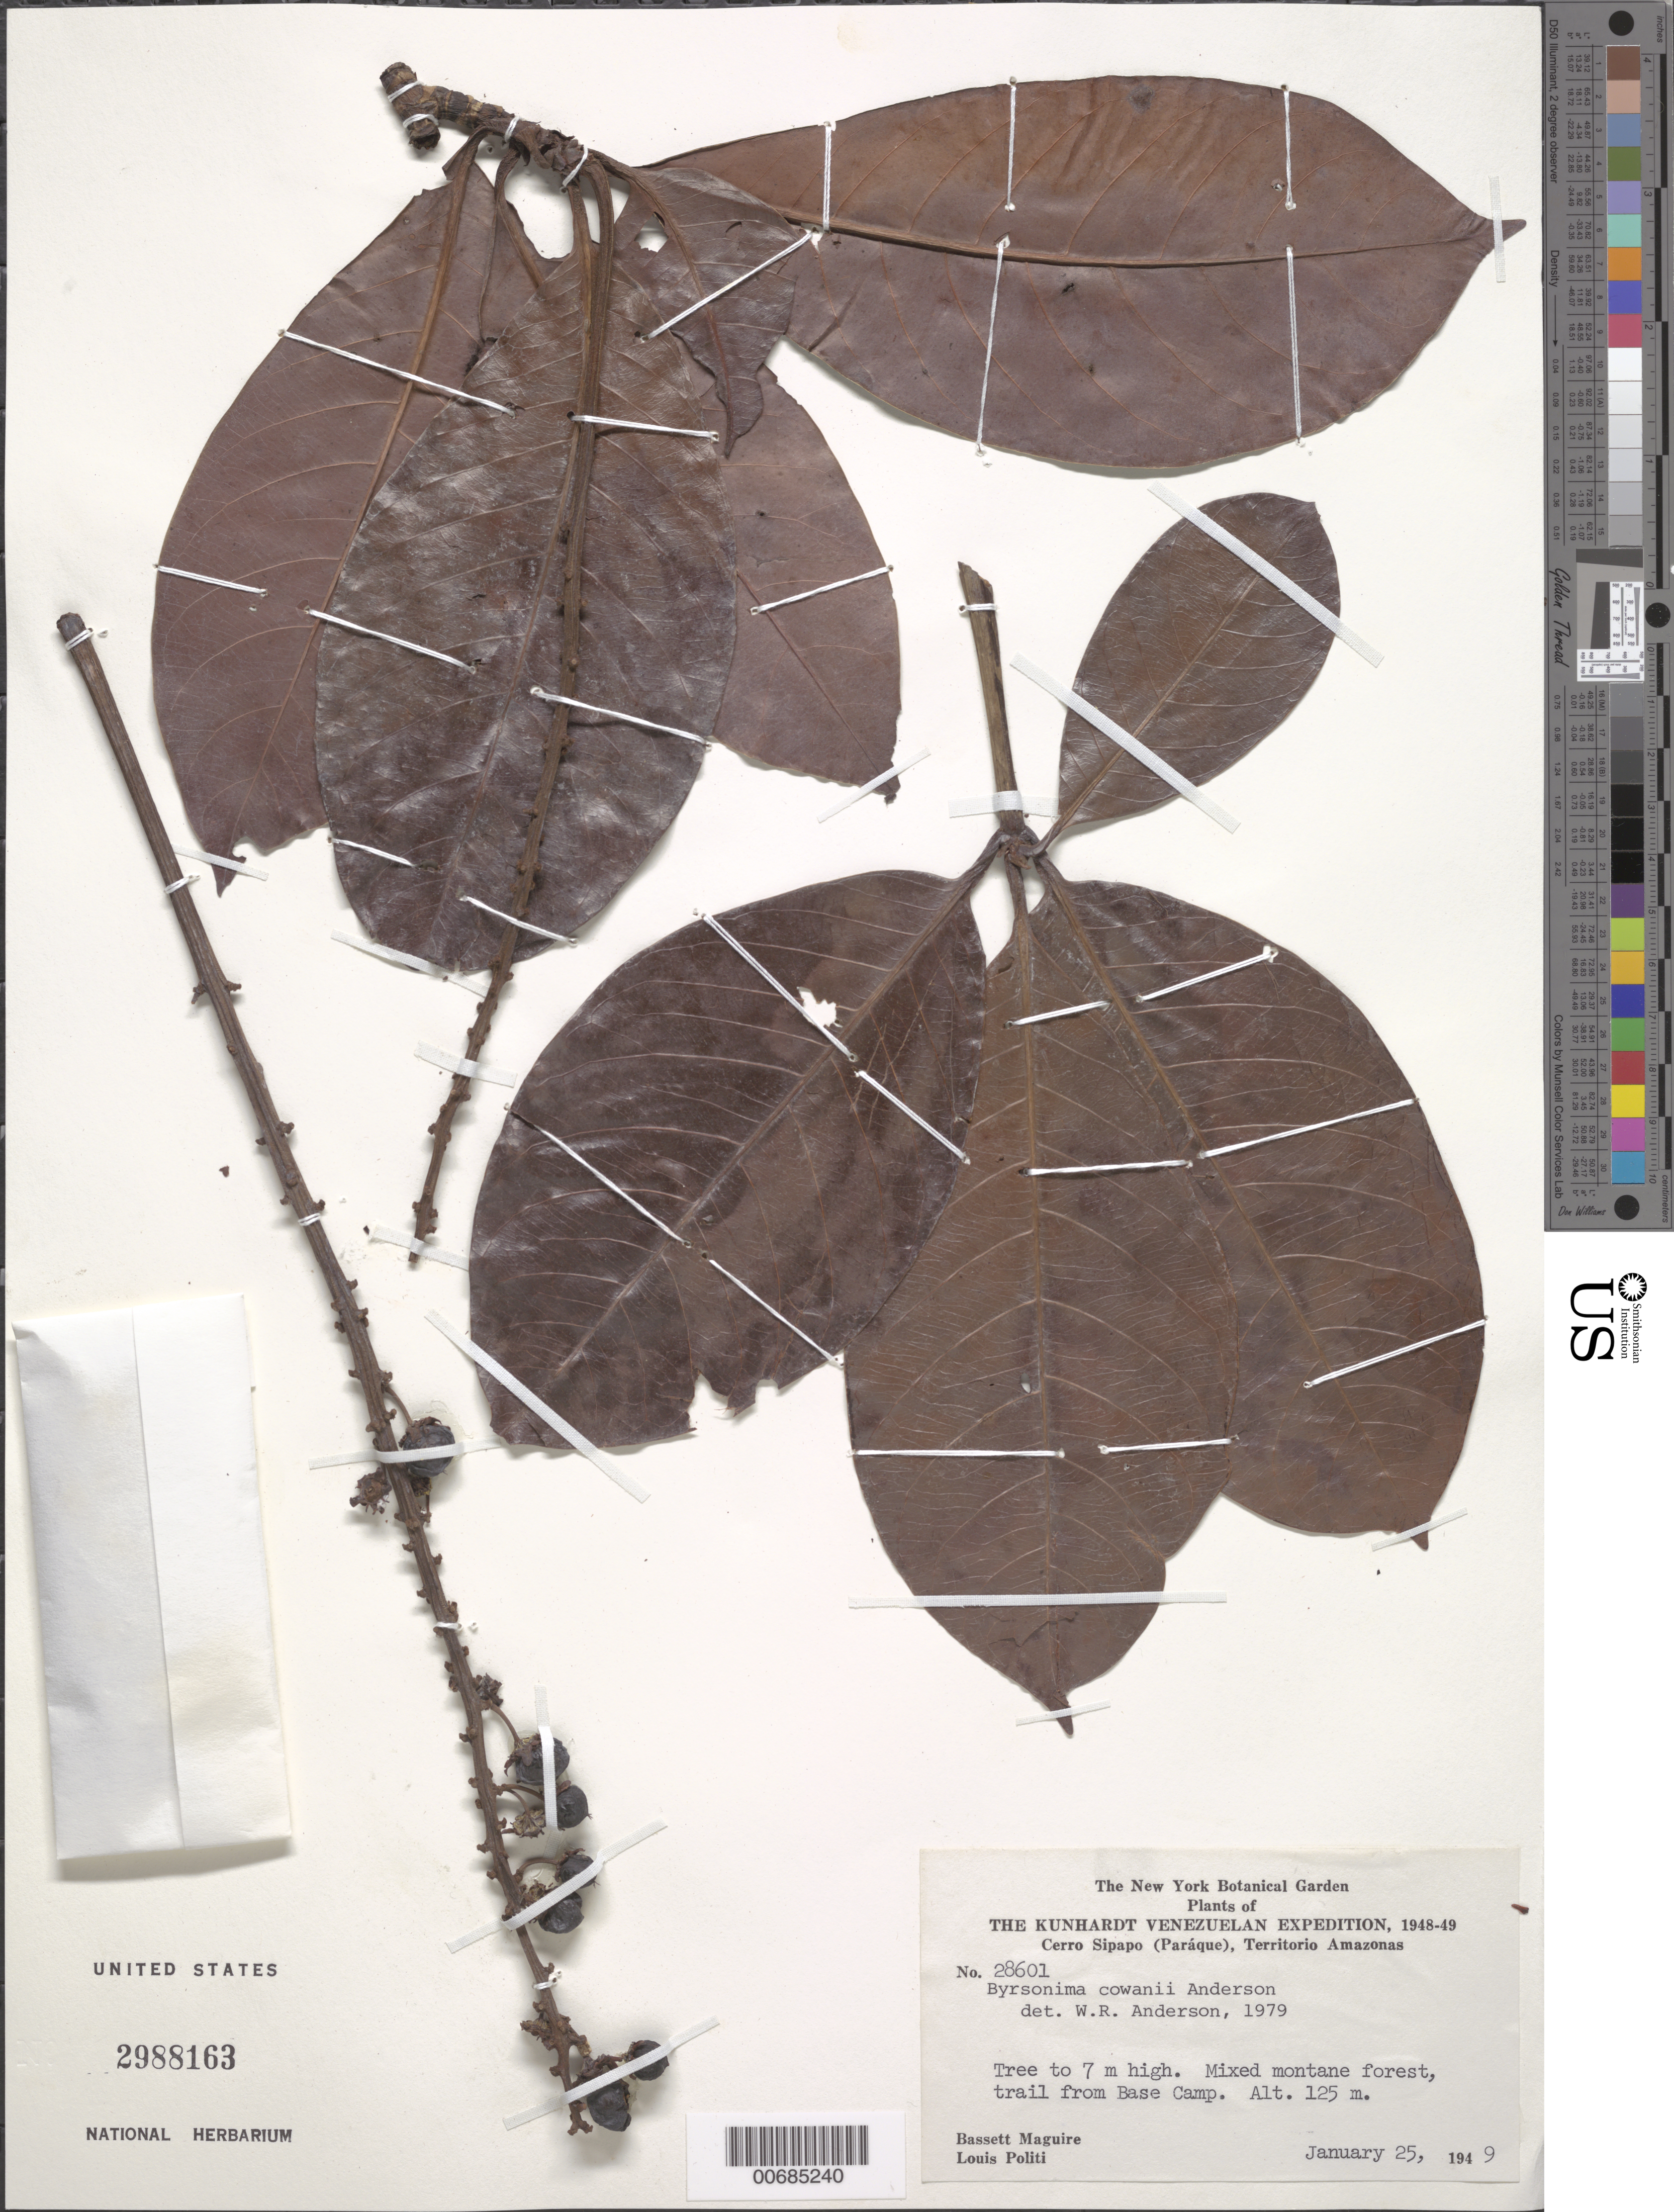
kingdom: Plantae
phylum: Tracheophyta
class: Magnoliopsida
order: Malpighiales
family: Malpighiaceae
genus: Byrsonima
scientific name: Byrsonima cowanii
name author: W.R. Anderson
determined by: Anderson, W. R., (MICH), University of Michigan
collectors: B. Maguire & L. Politi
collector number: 28601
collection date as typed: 25-Jan-49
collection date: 1949-01-25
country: Venezuela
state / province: Amazonas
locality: Cerro Sipapo (Paráque), Base Camp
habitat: Mixed montane forest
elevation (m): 125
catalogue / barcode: US 2988163